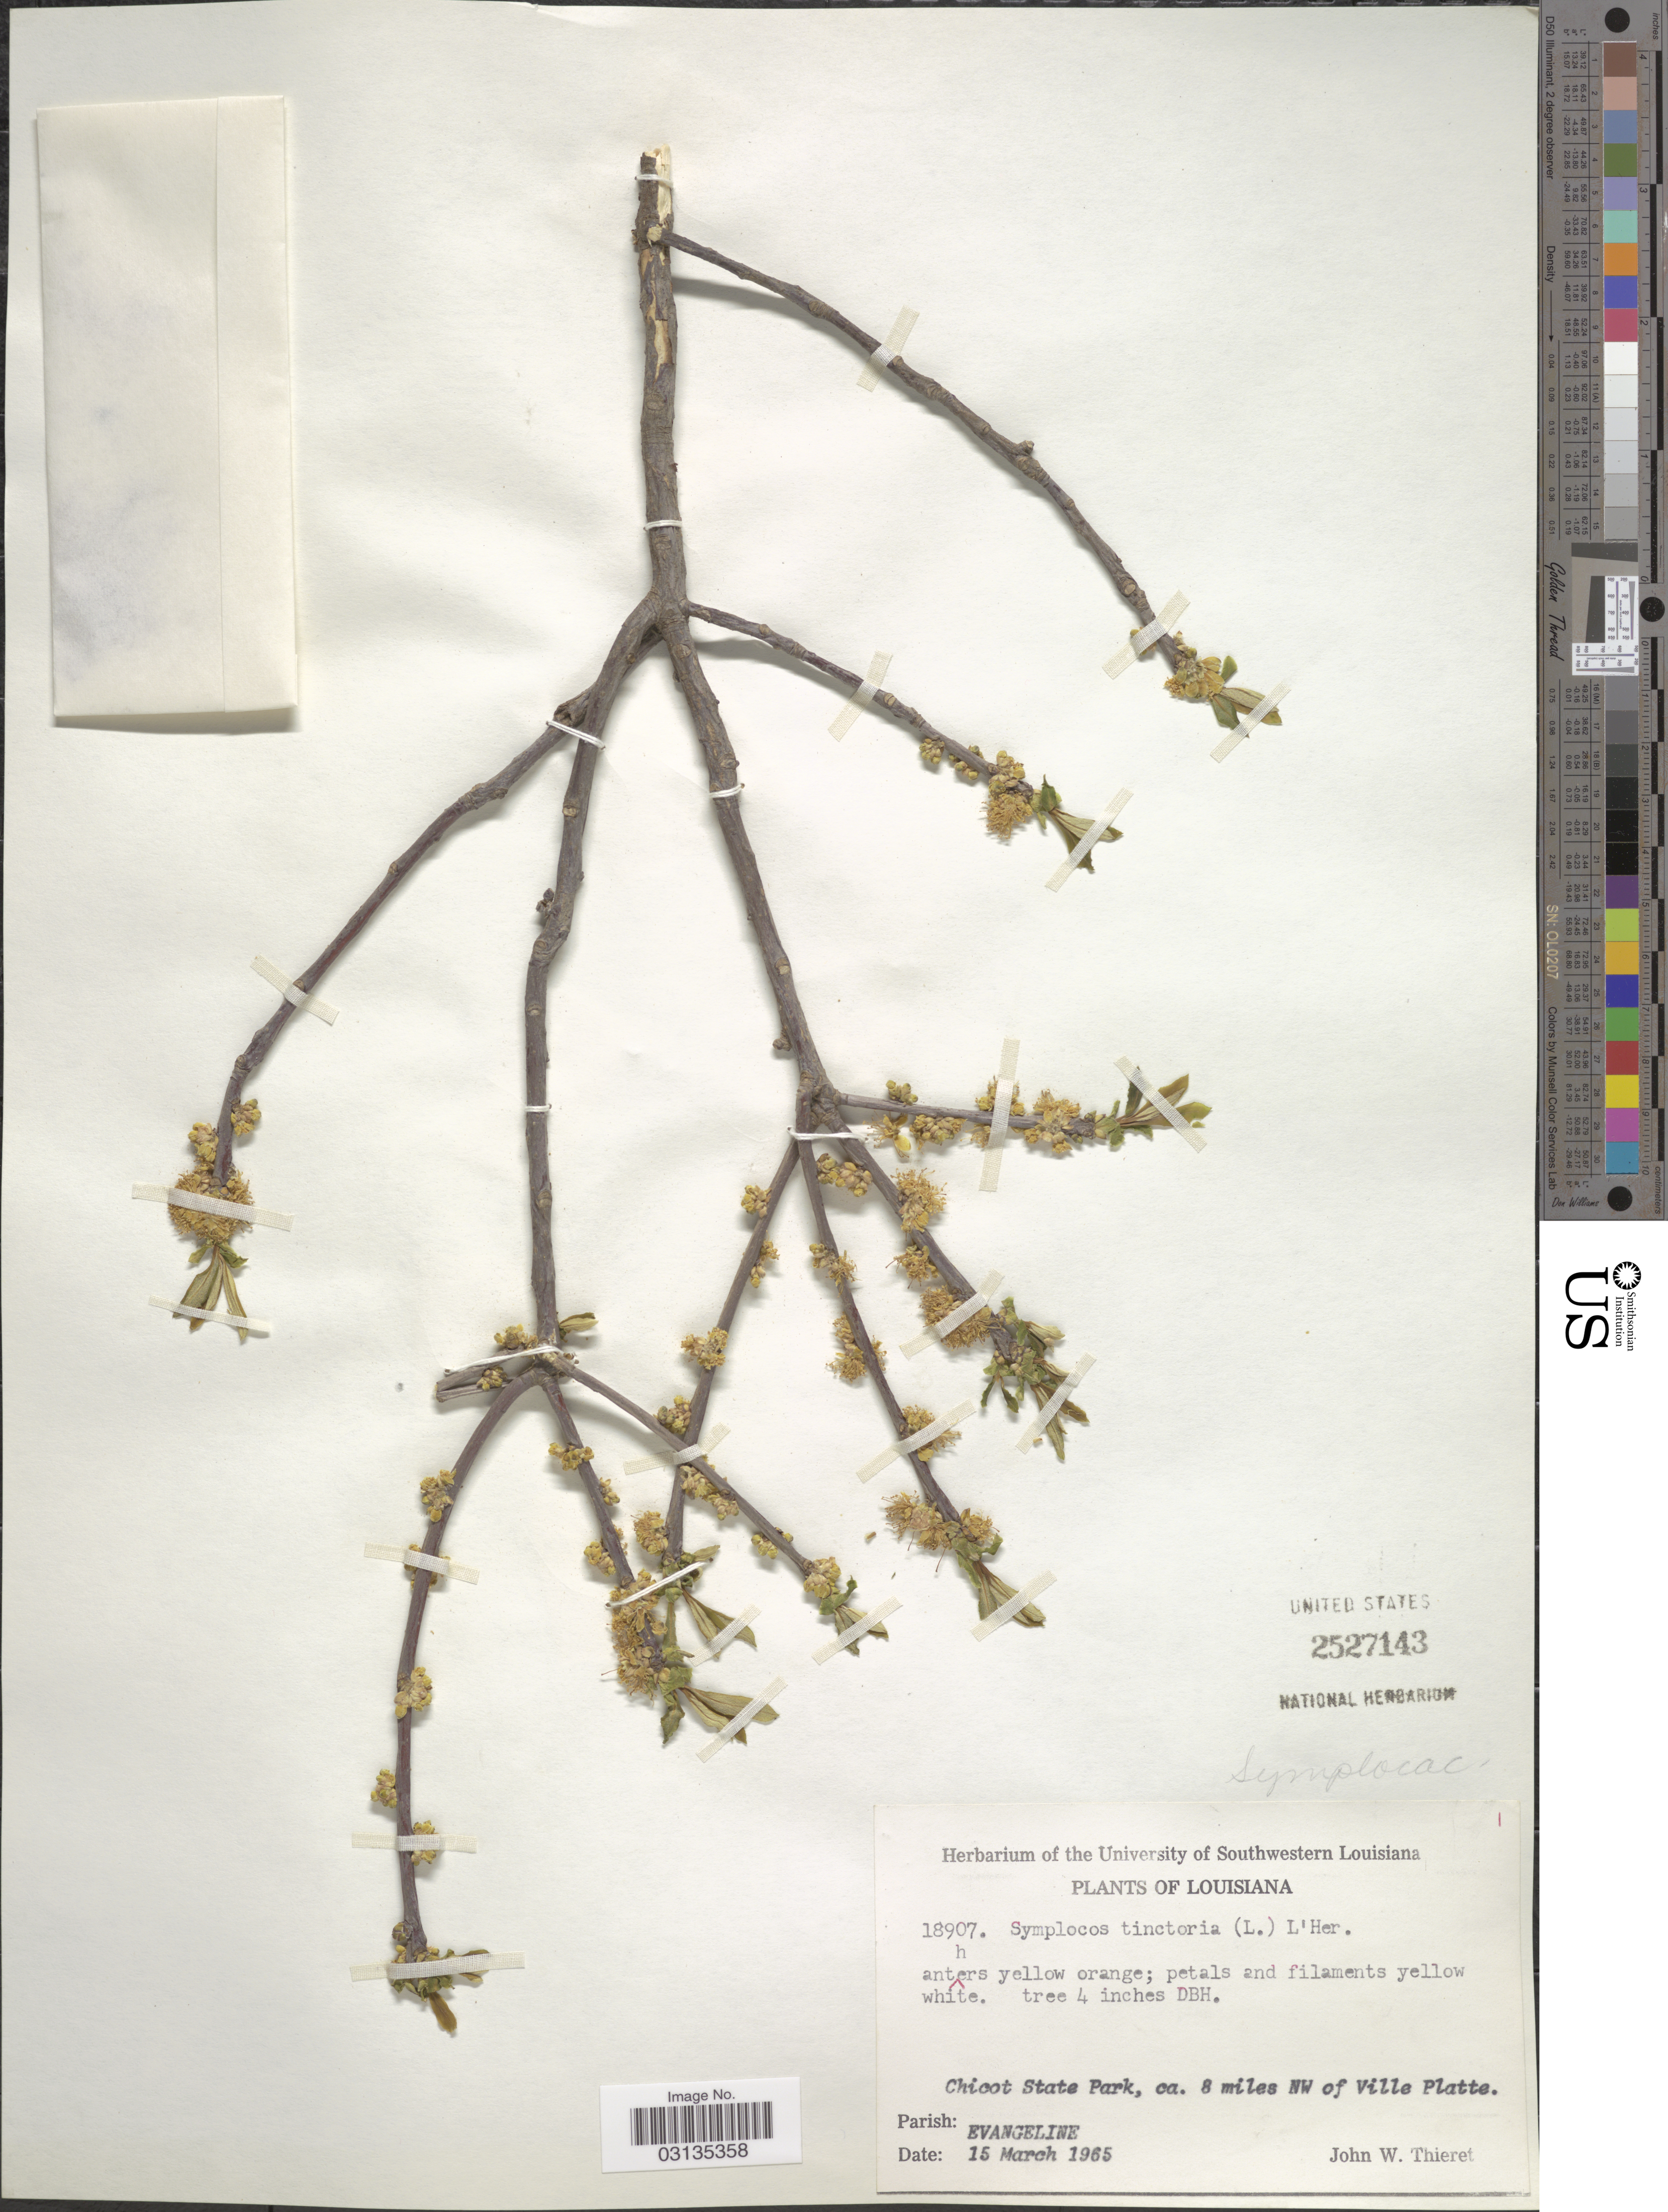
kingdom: Plantae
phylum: Tracheophyta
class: Magnoliopsida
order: Ericales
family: Symplocaceae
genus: Symplocos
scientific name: Symplocos tinctoria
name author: (L.) L'Hér.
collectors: J. W. Thieret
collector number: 18907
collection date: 1965-03-15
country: United States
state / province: Louisiana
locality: Chicot State Park, ca. 8 miles NW of Ville Platte. Parish: Evangeline.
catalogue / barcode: US 2527143